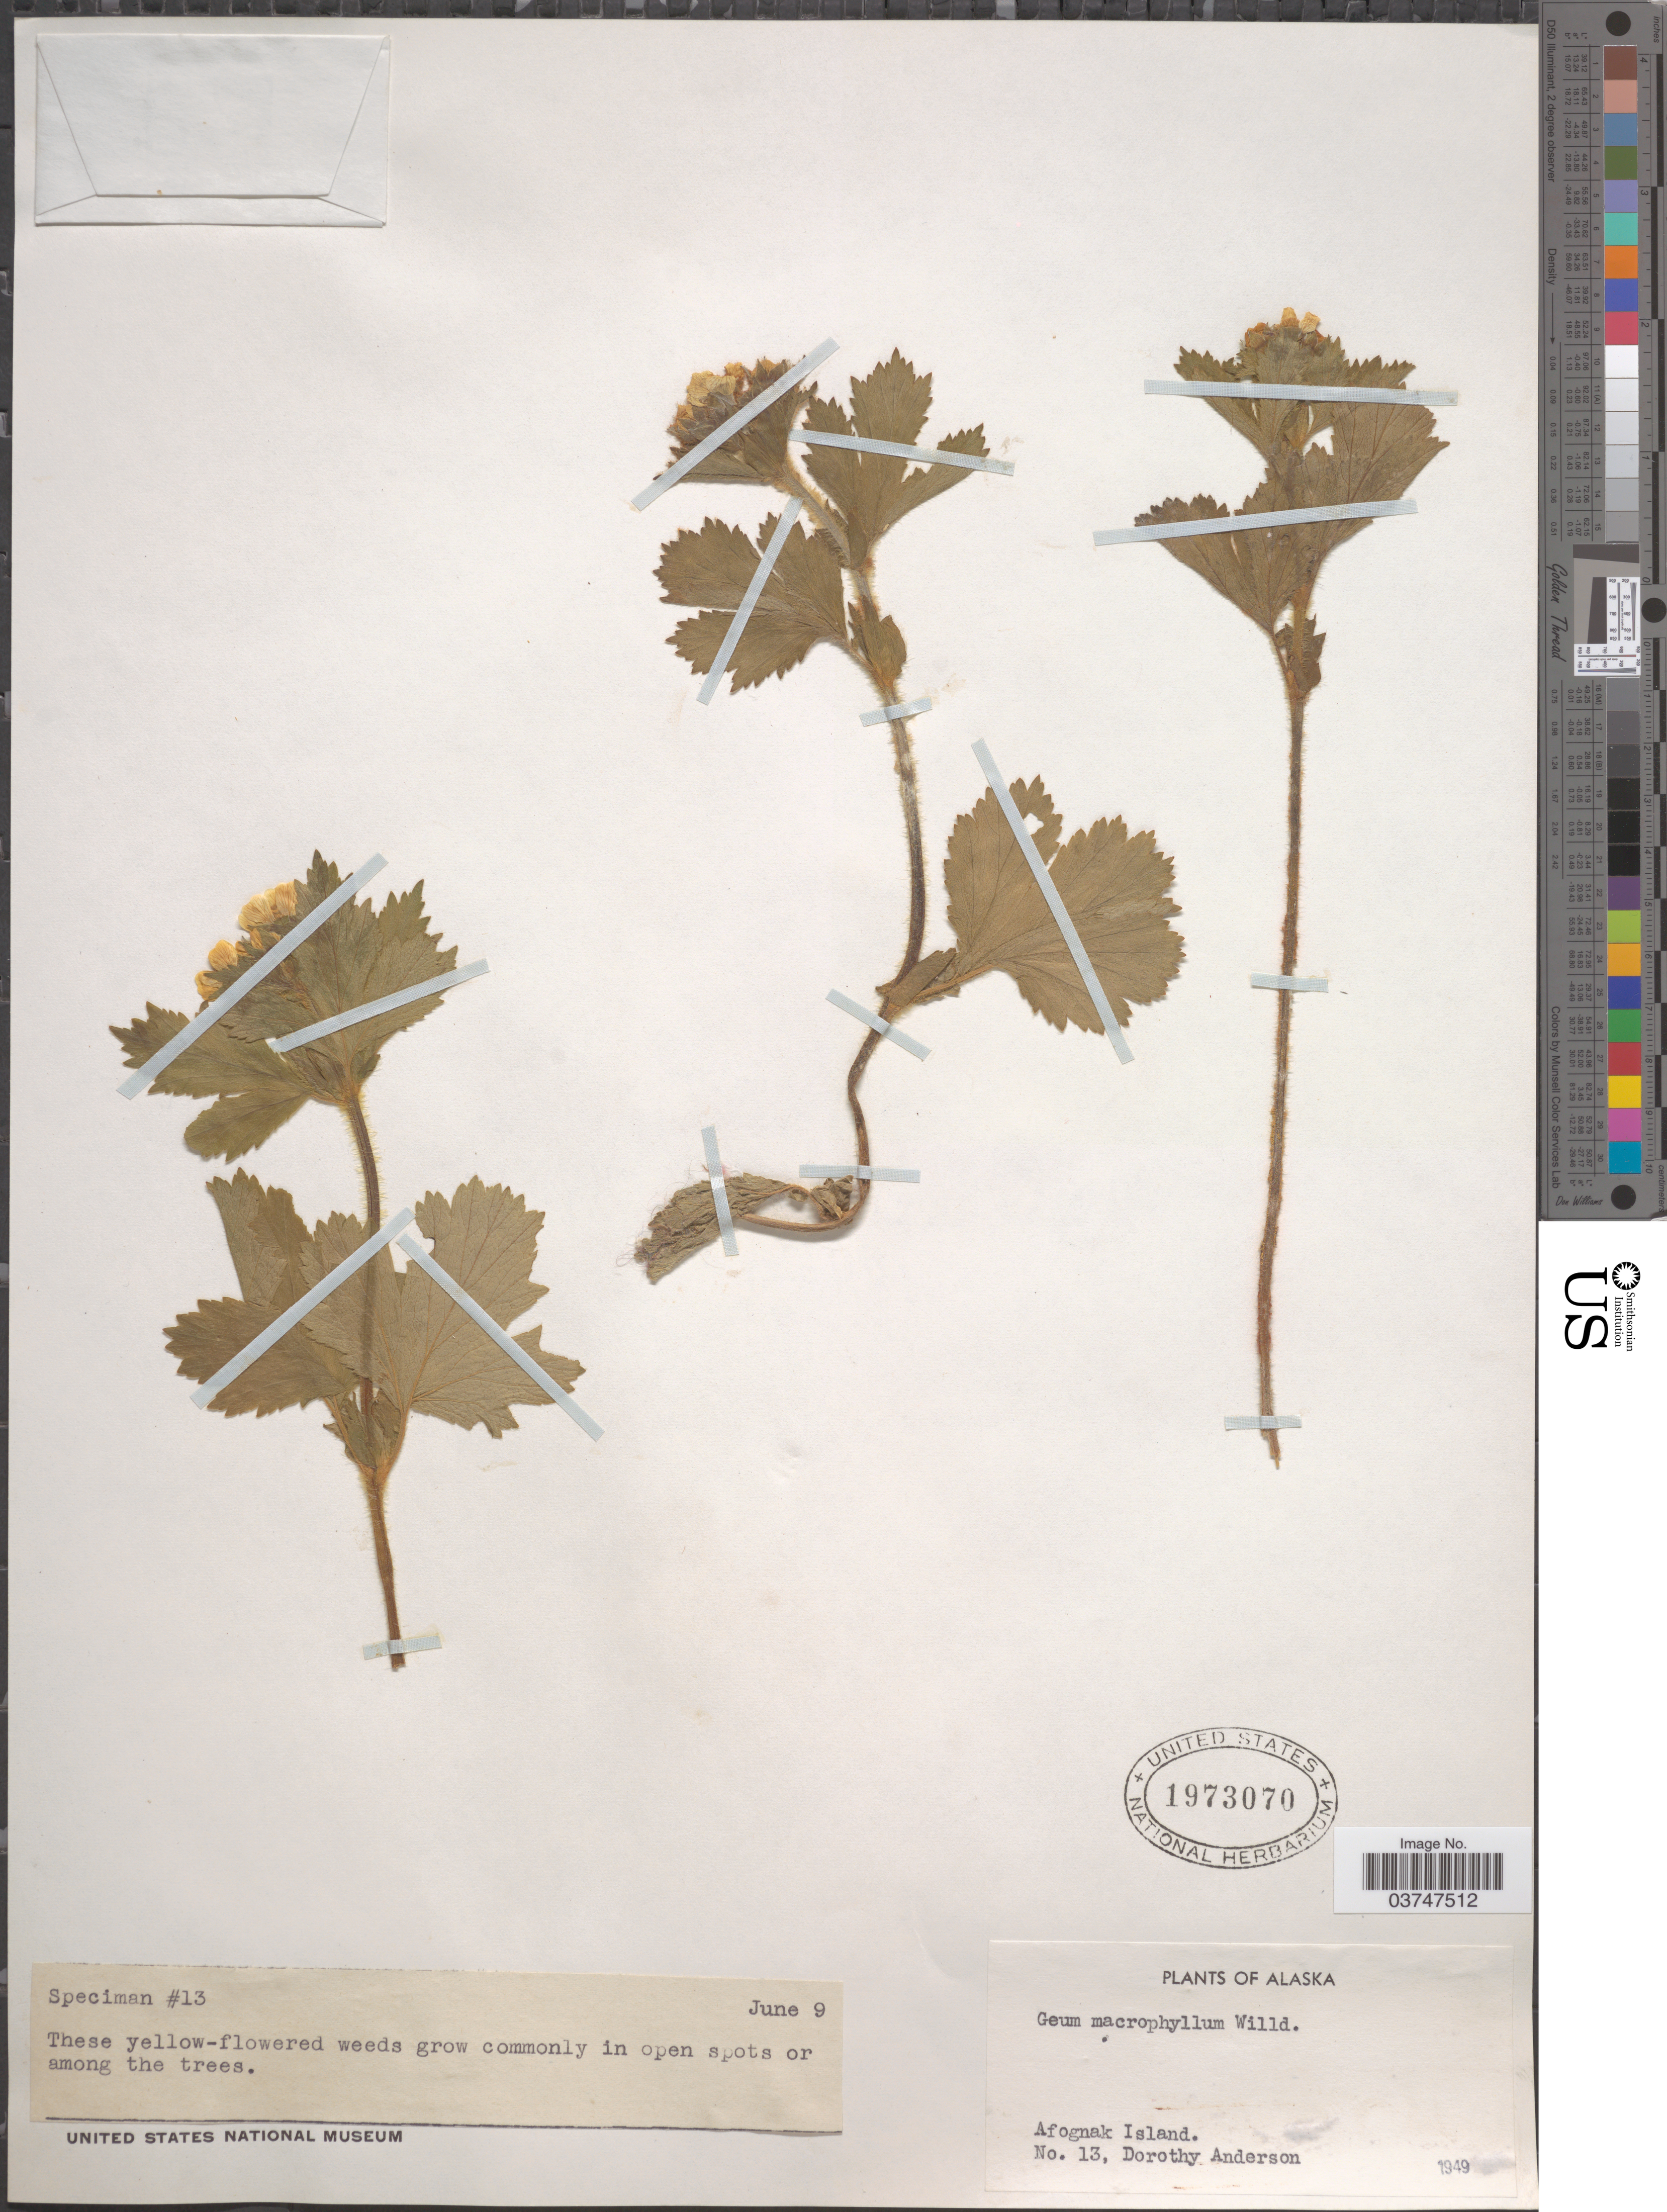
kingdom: Plantae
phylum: Tracheophyta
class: Magnoliopsida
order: Rosales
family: Rosaceae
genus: Geum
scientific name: Geum macrophyllum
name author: Willd.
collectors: D. Anderson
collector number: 13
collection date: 1949-06-09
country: United States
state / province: Alaska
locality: Afognak Island.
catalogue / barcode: US 1973070